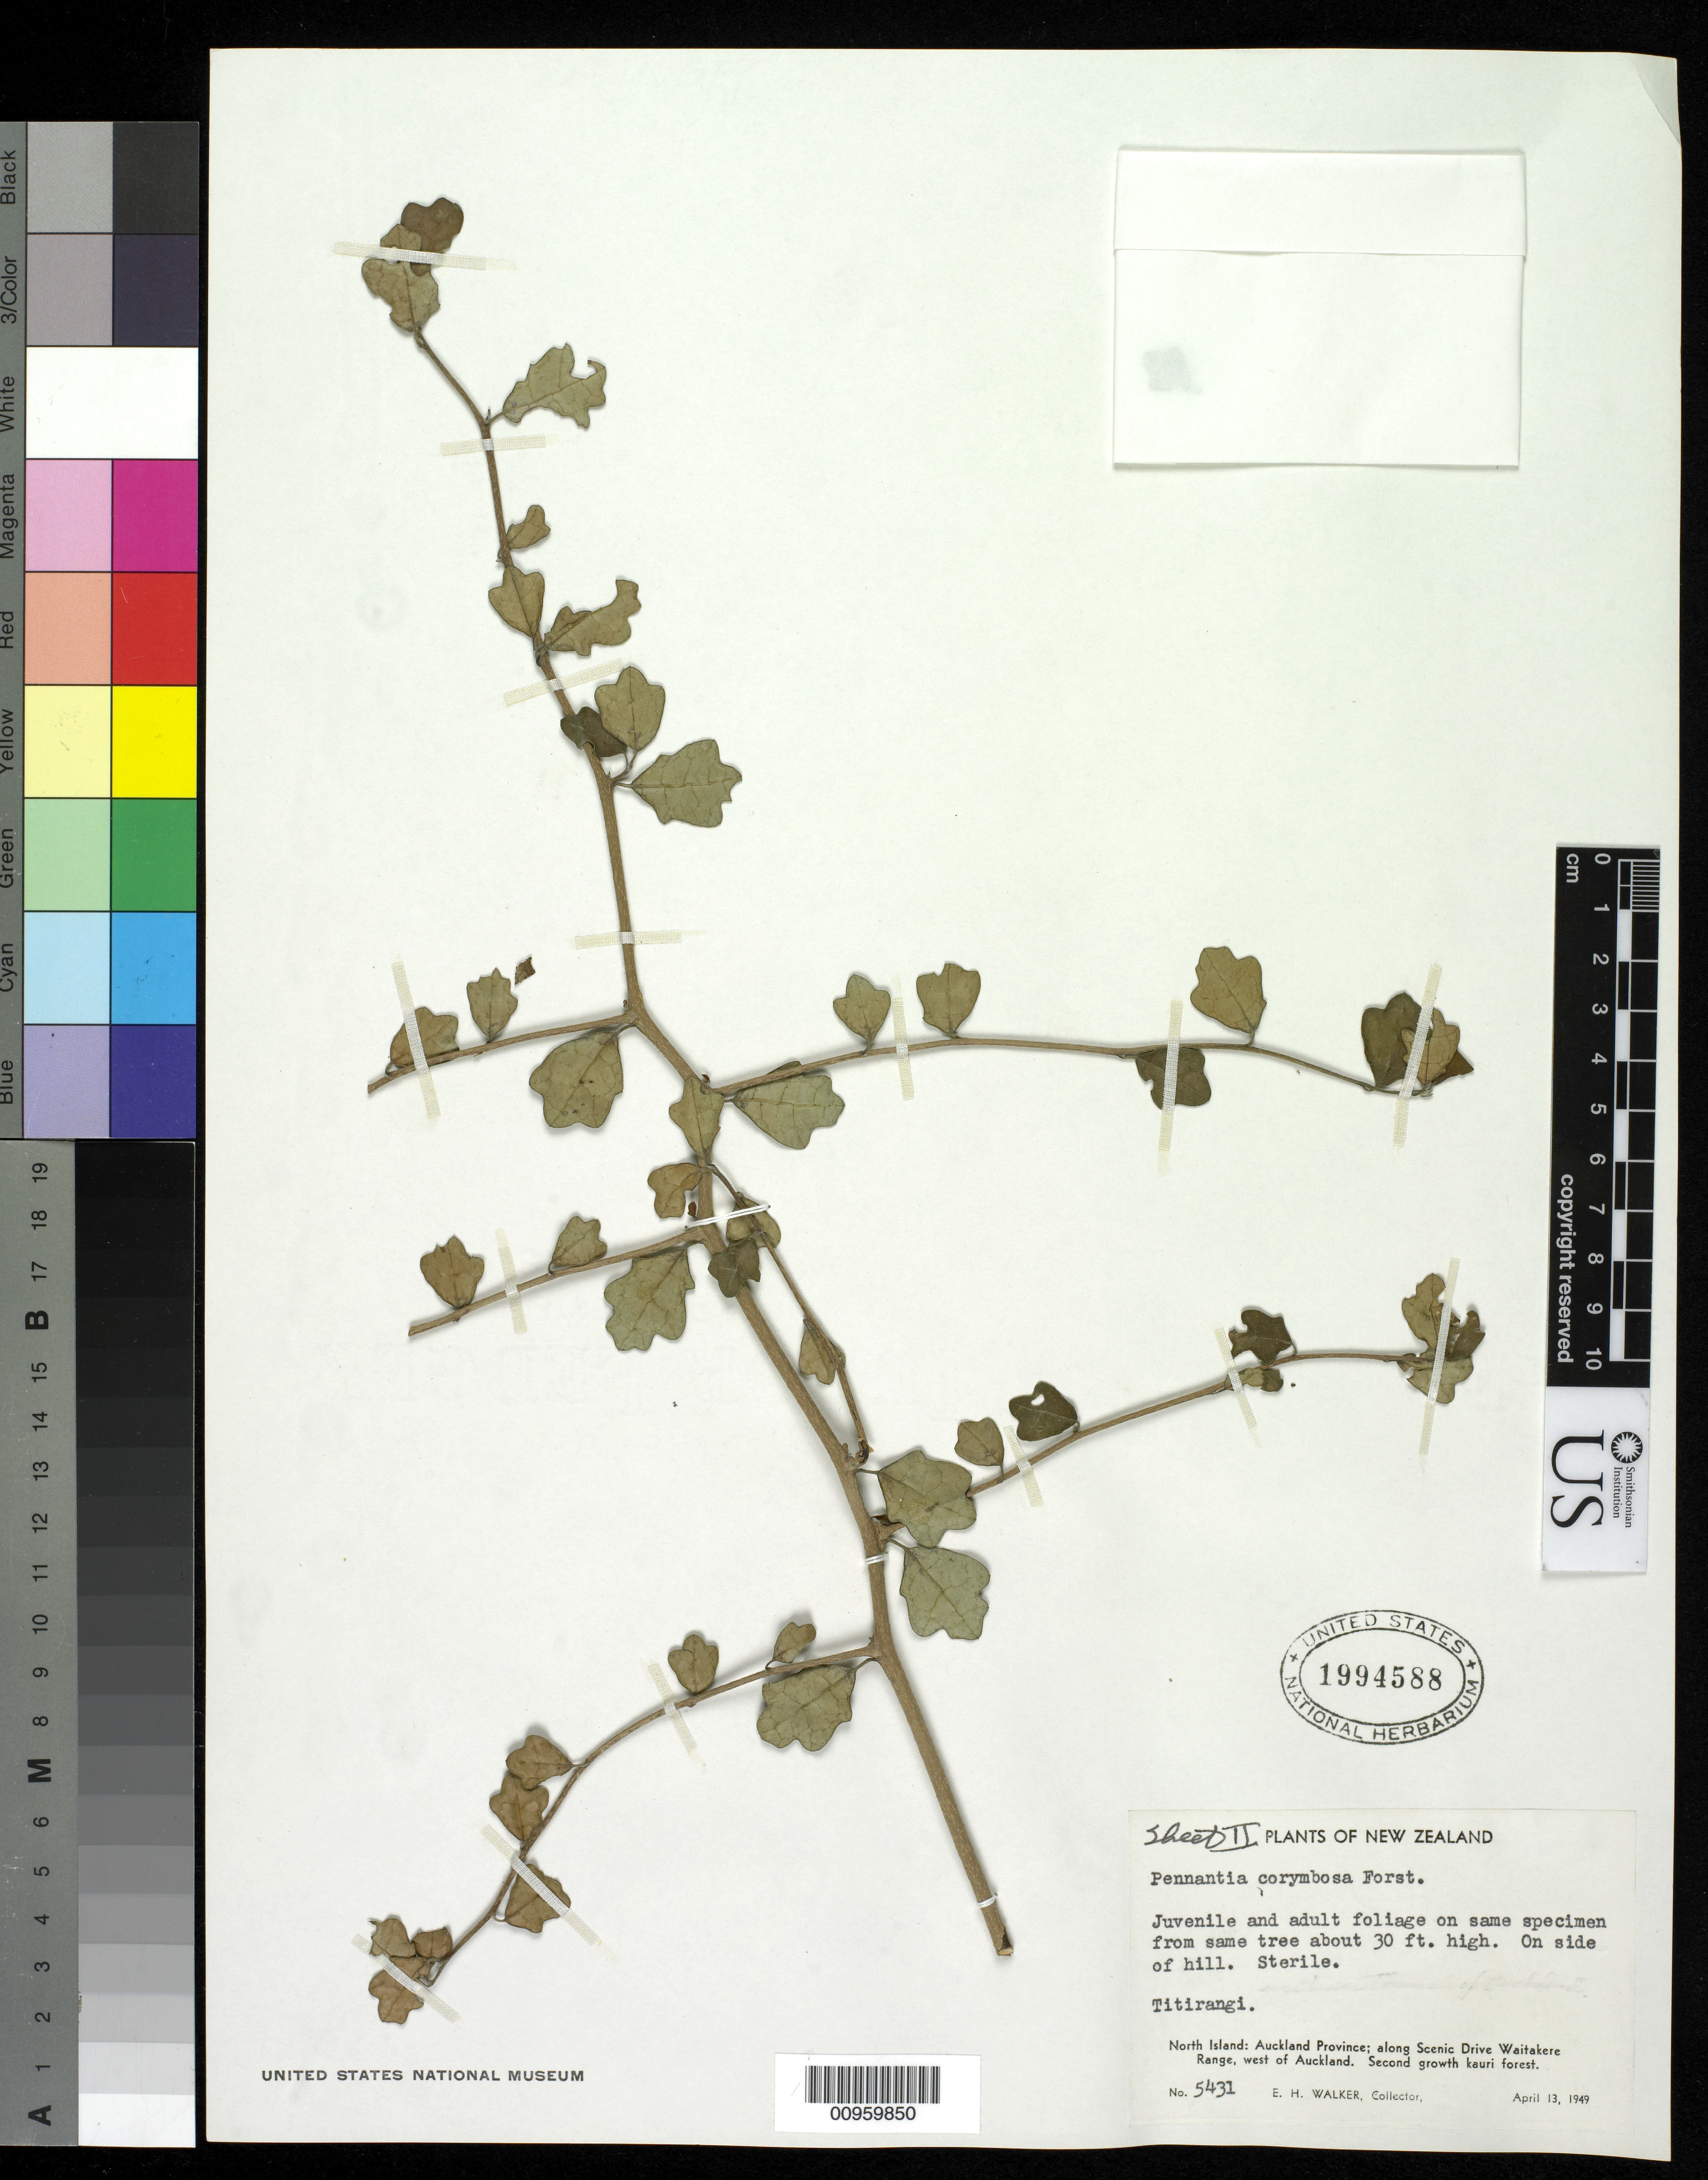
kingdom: Plantae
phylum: Tracheophyta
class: Magnoliopsida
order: Apiales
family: Pennantiaceae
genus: Pennantia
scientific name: Pennantia corymbosa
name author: J.R. Forst. & G. Forst.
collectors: E. H. Walker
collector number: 5431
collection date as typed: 13 Apr 1949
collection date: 1949-04-13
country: New Zealand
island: North Island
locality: Auckland Province; Waitakere Range, west of Auckland.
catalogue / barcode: US 1994588